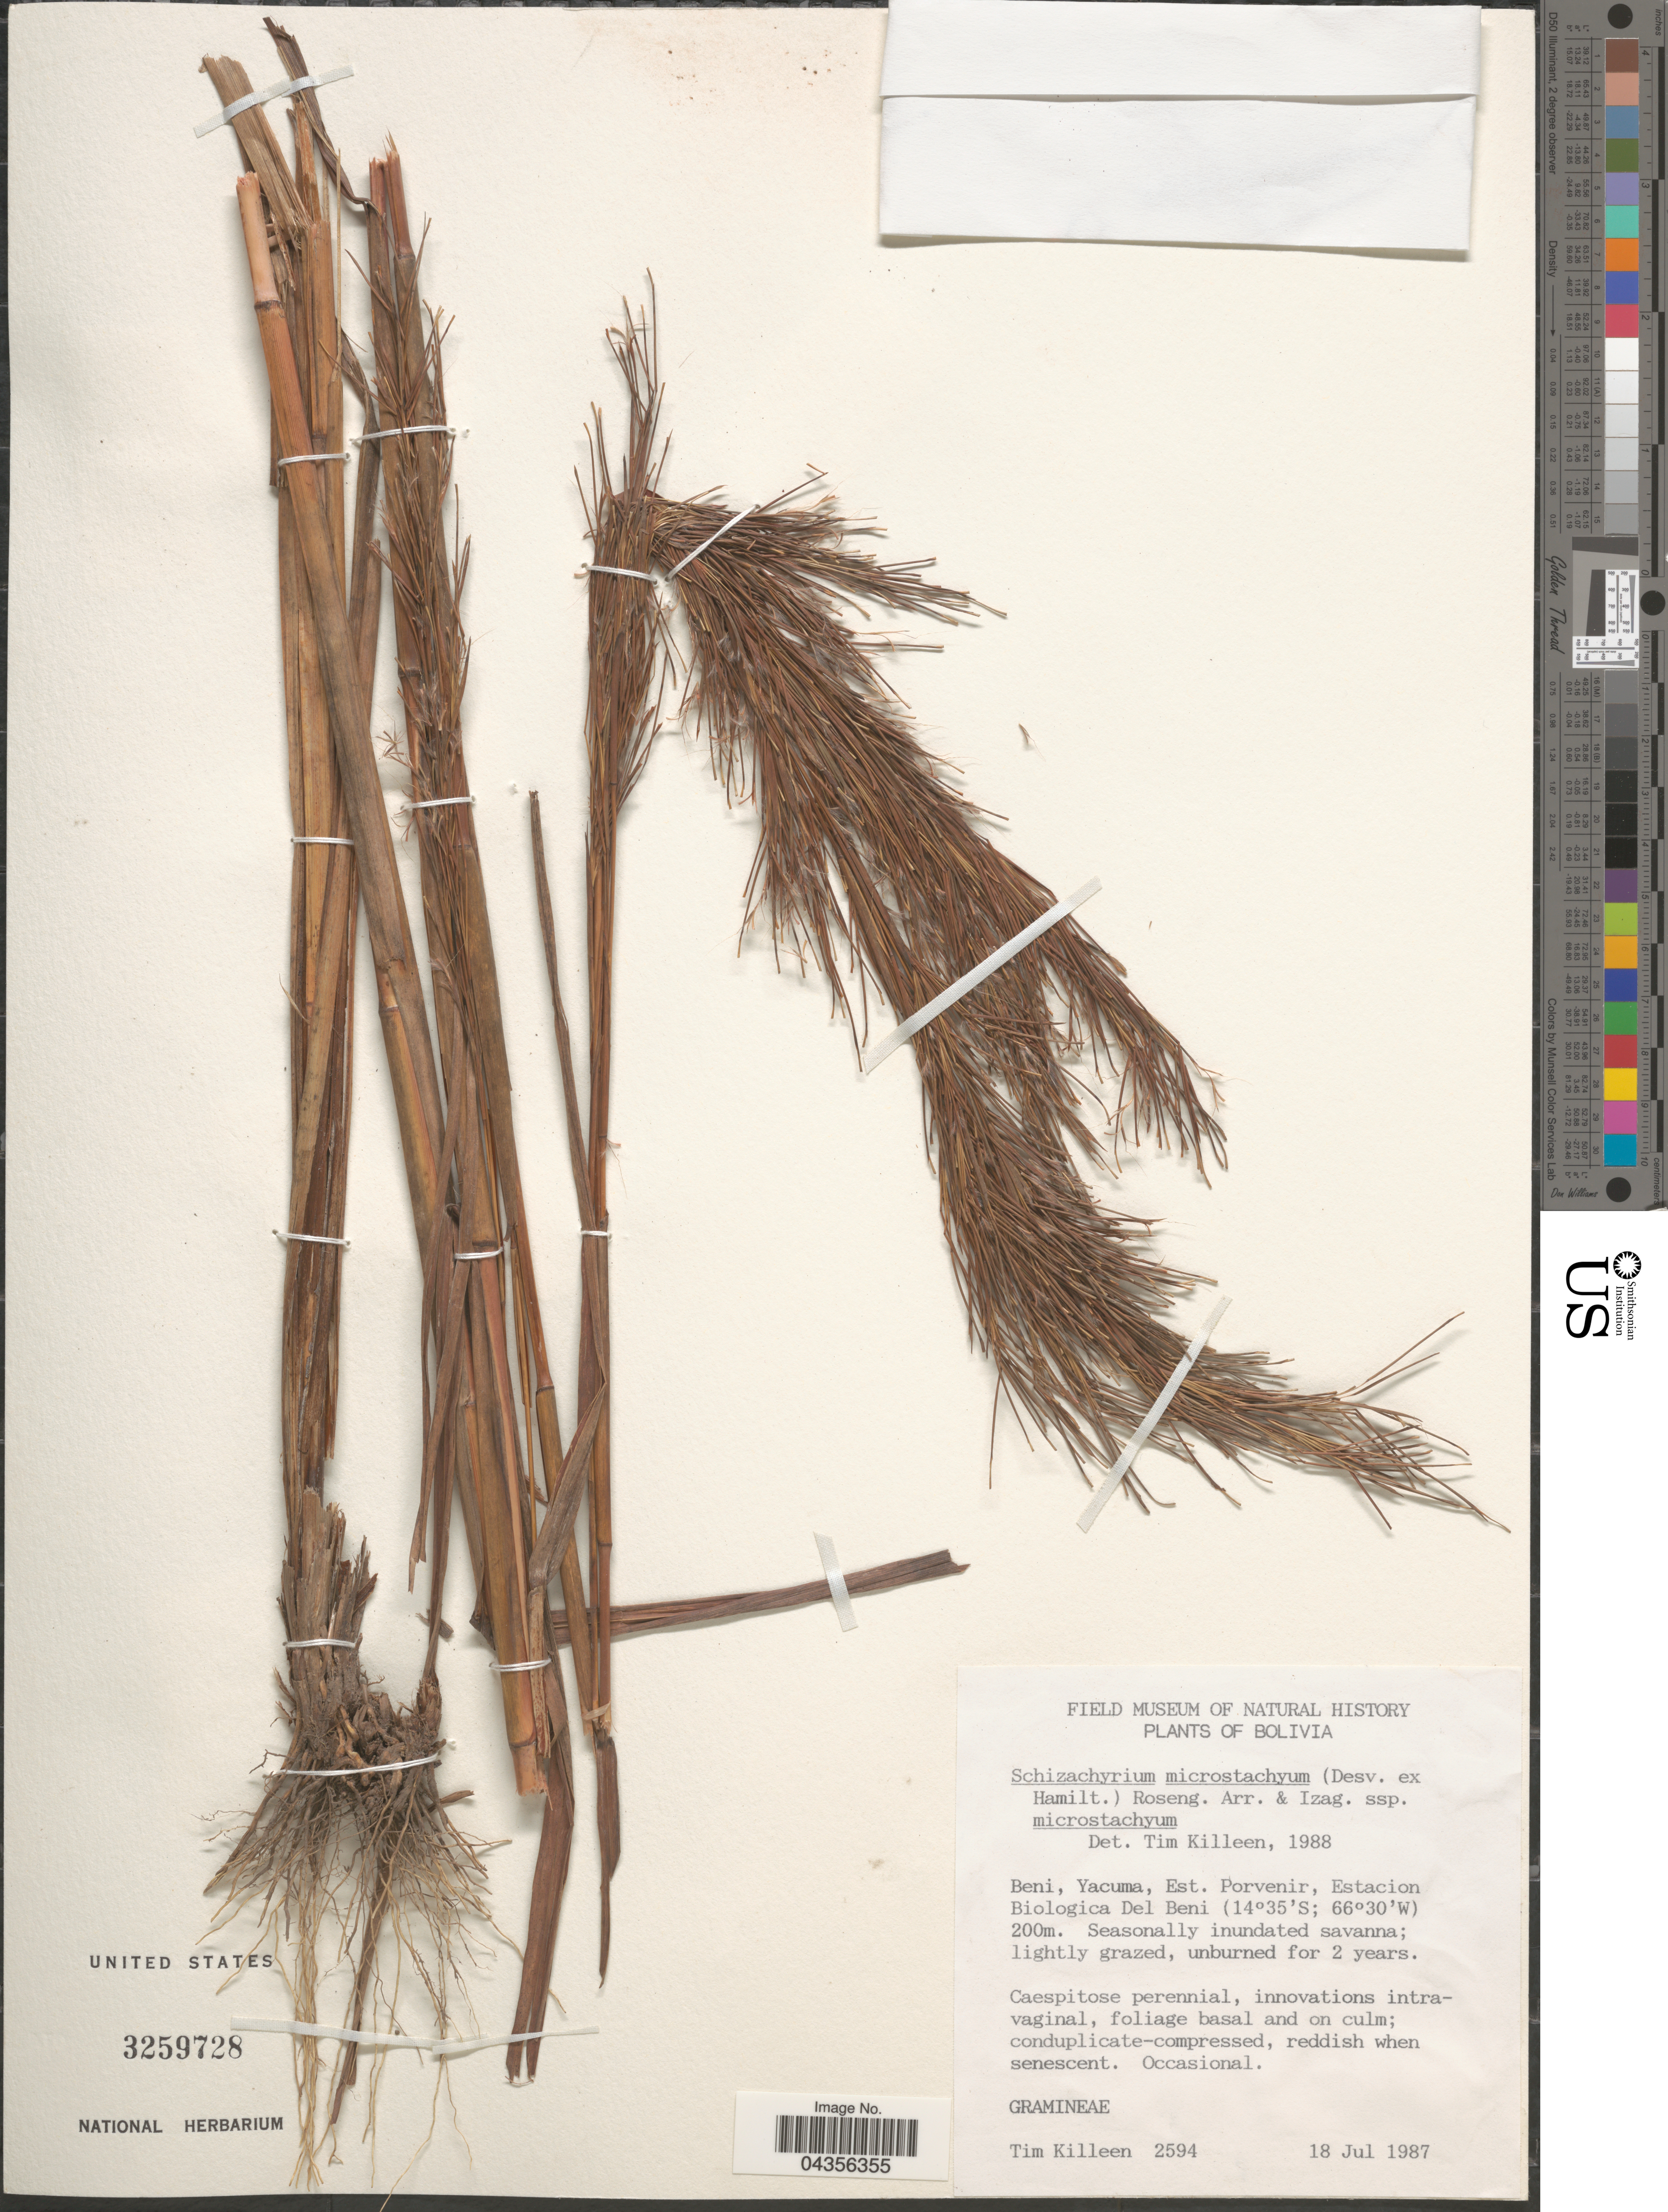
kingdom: Plantae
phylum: Tracheophyta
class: Liliopsida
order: Poales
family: Poaceae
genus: Schizachyrium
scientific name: Schizachyrium microstachyum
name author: (Desv. ex Ham.) Roseng. et al.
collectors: T. J. Killeen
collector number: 2594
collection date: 1987-07-18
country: Bolivia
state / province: Beni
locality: Yacuma, Est. Porvenir, Estacion Biological Del Beni.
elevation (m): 200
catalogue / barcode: US 3259728